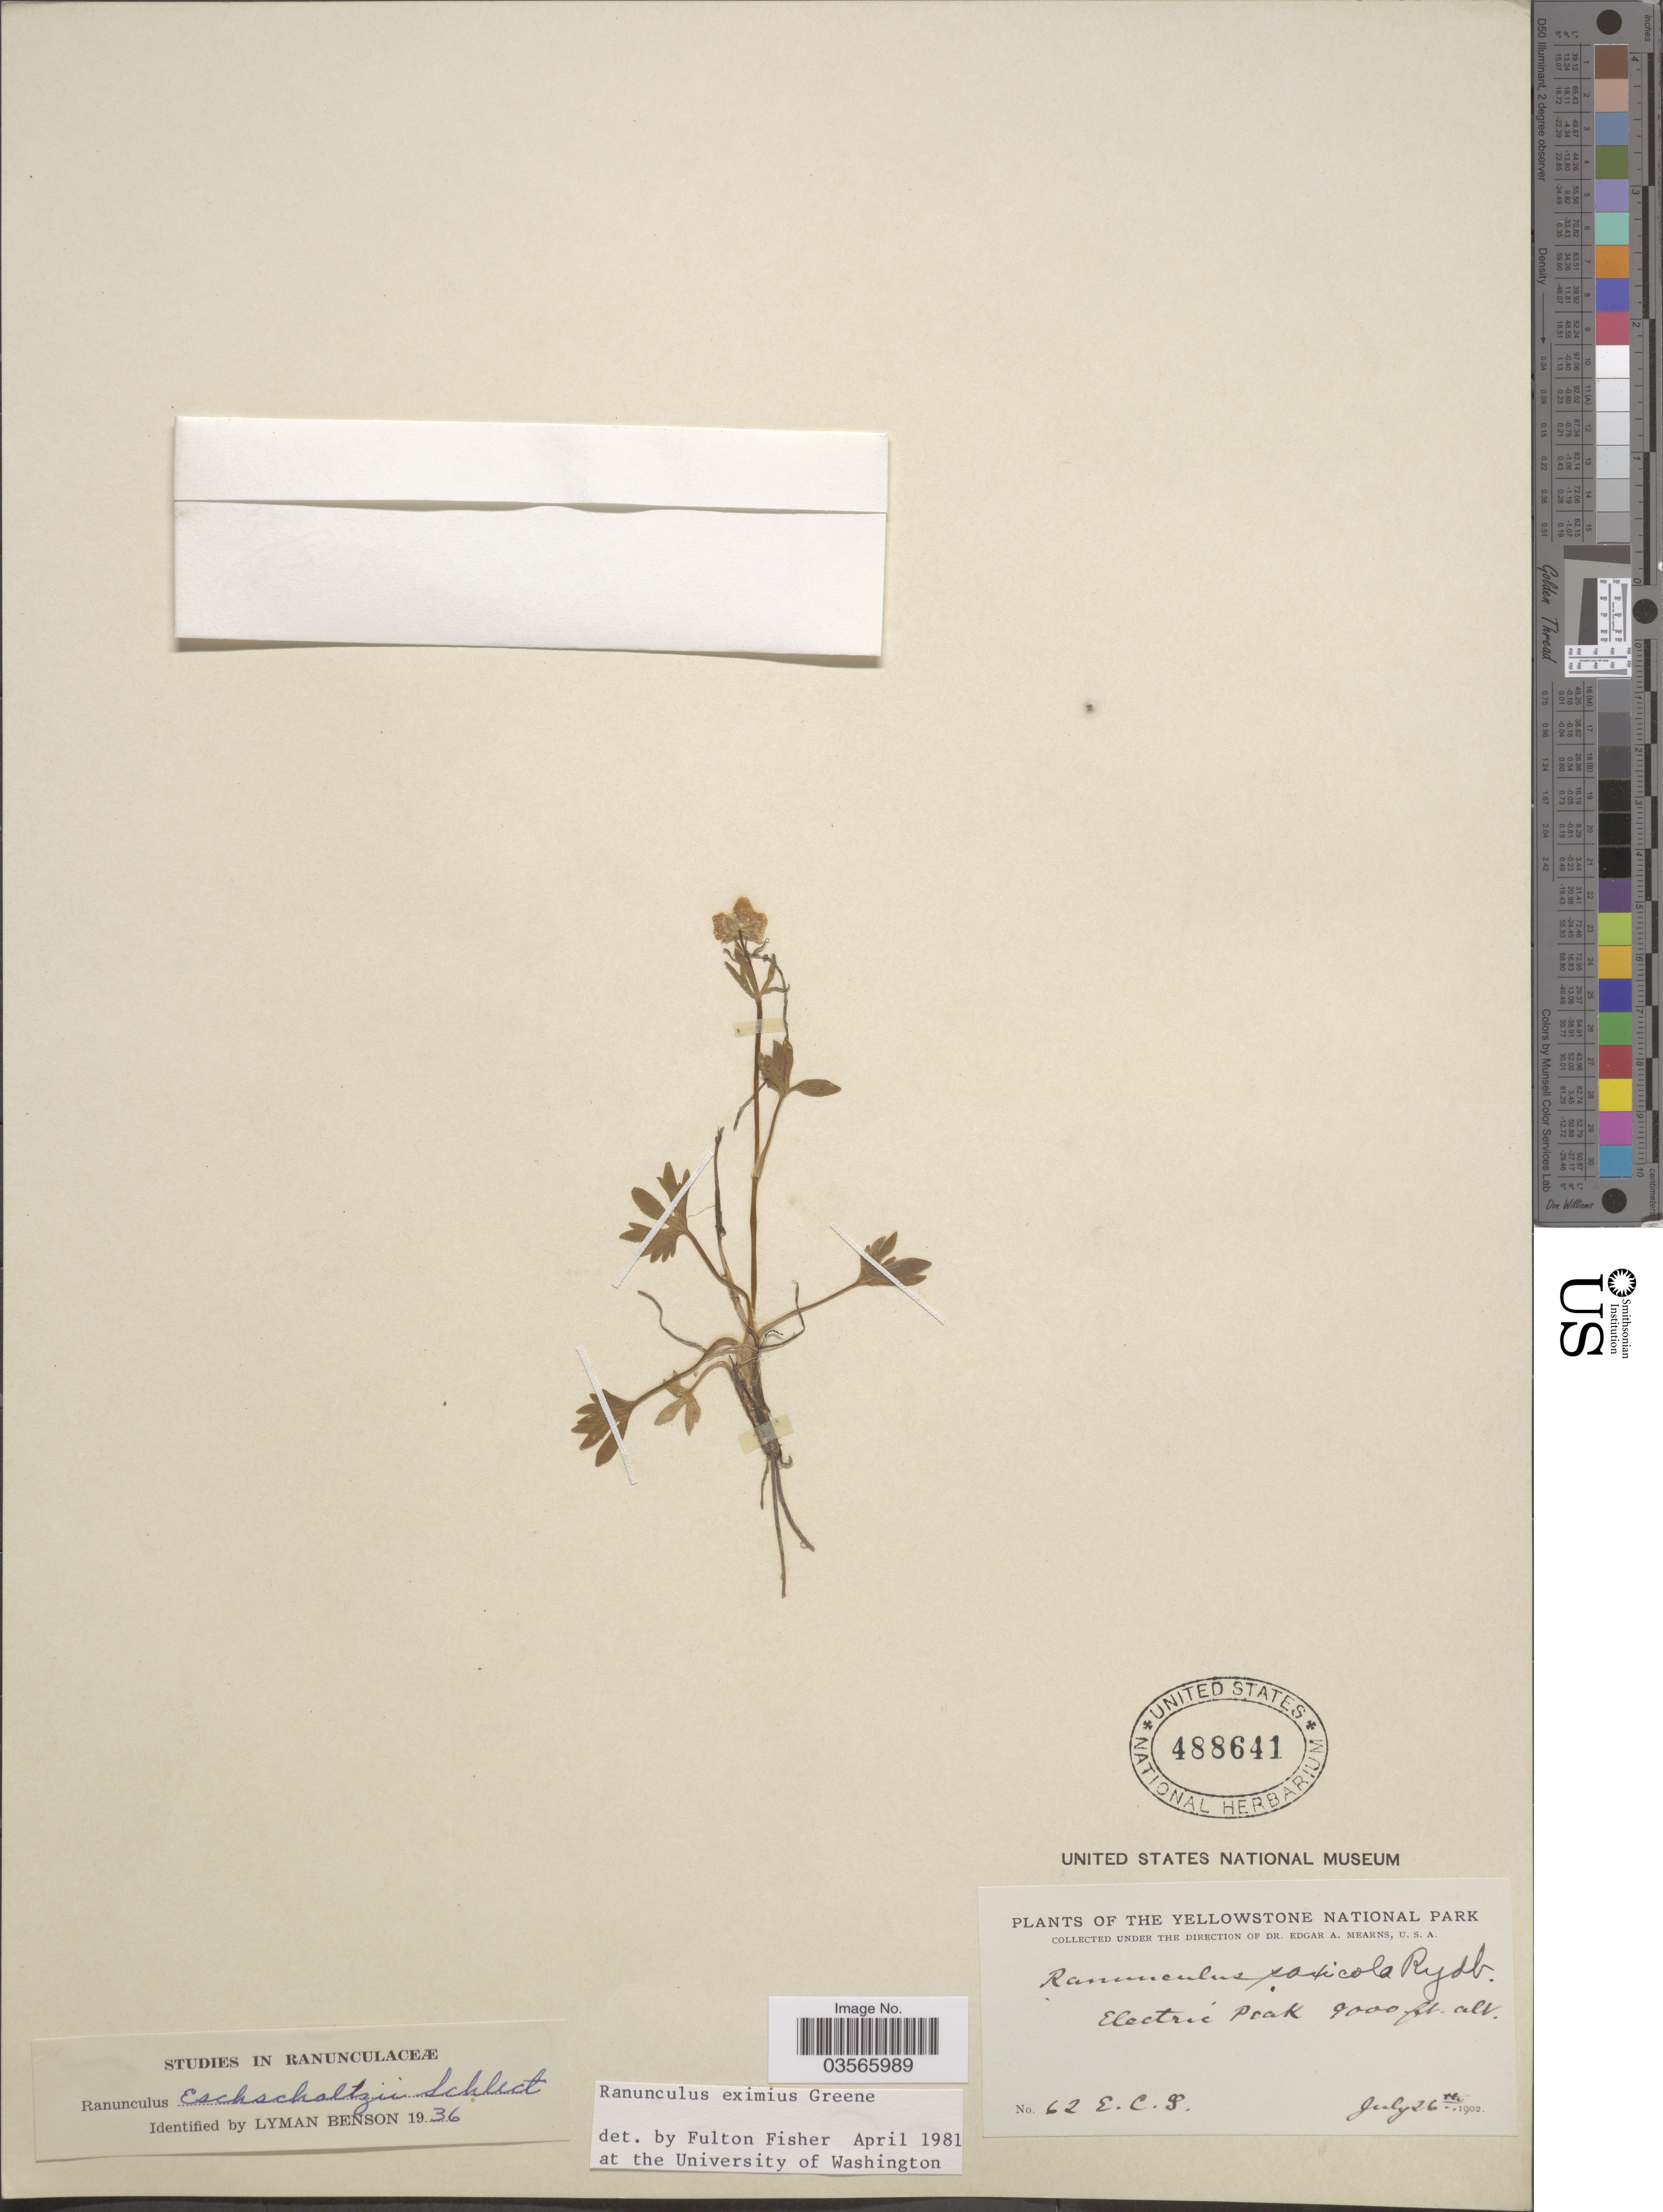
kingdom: Plantae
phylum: Tracheophyta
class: Magnoliopsida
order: Ranunculales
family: Ranunculaceae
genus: Ranunculus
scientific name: Ranunculus eximius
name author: Greene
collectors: E. C. Smith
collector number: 62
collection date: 1902-07-26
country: United States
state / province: Montana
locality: The Yellowstone National Park. Electric Peak.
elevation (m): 2743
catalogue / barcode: US 488641